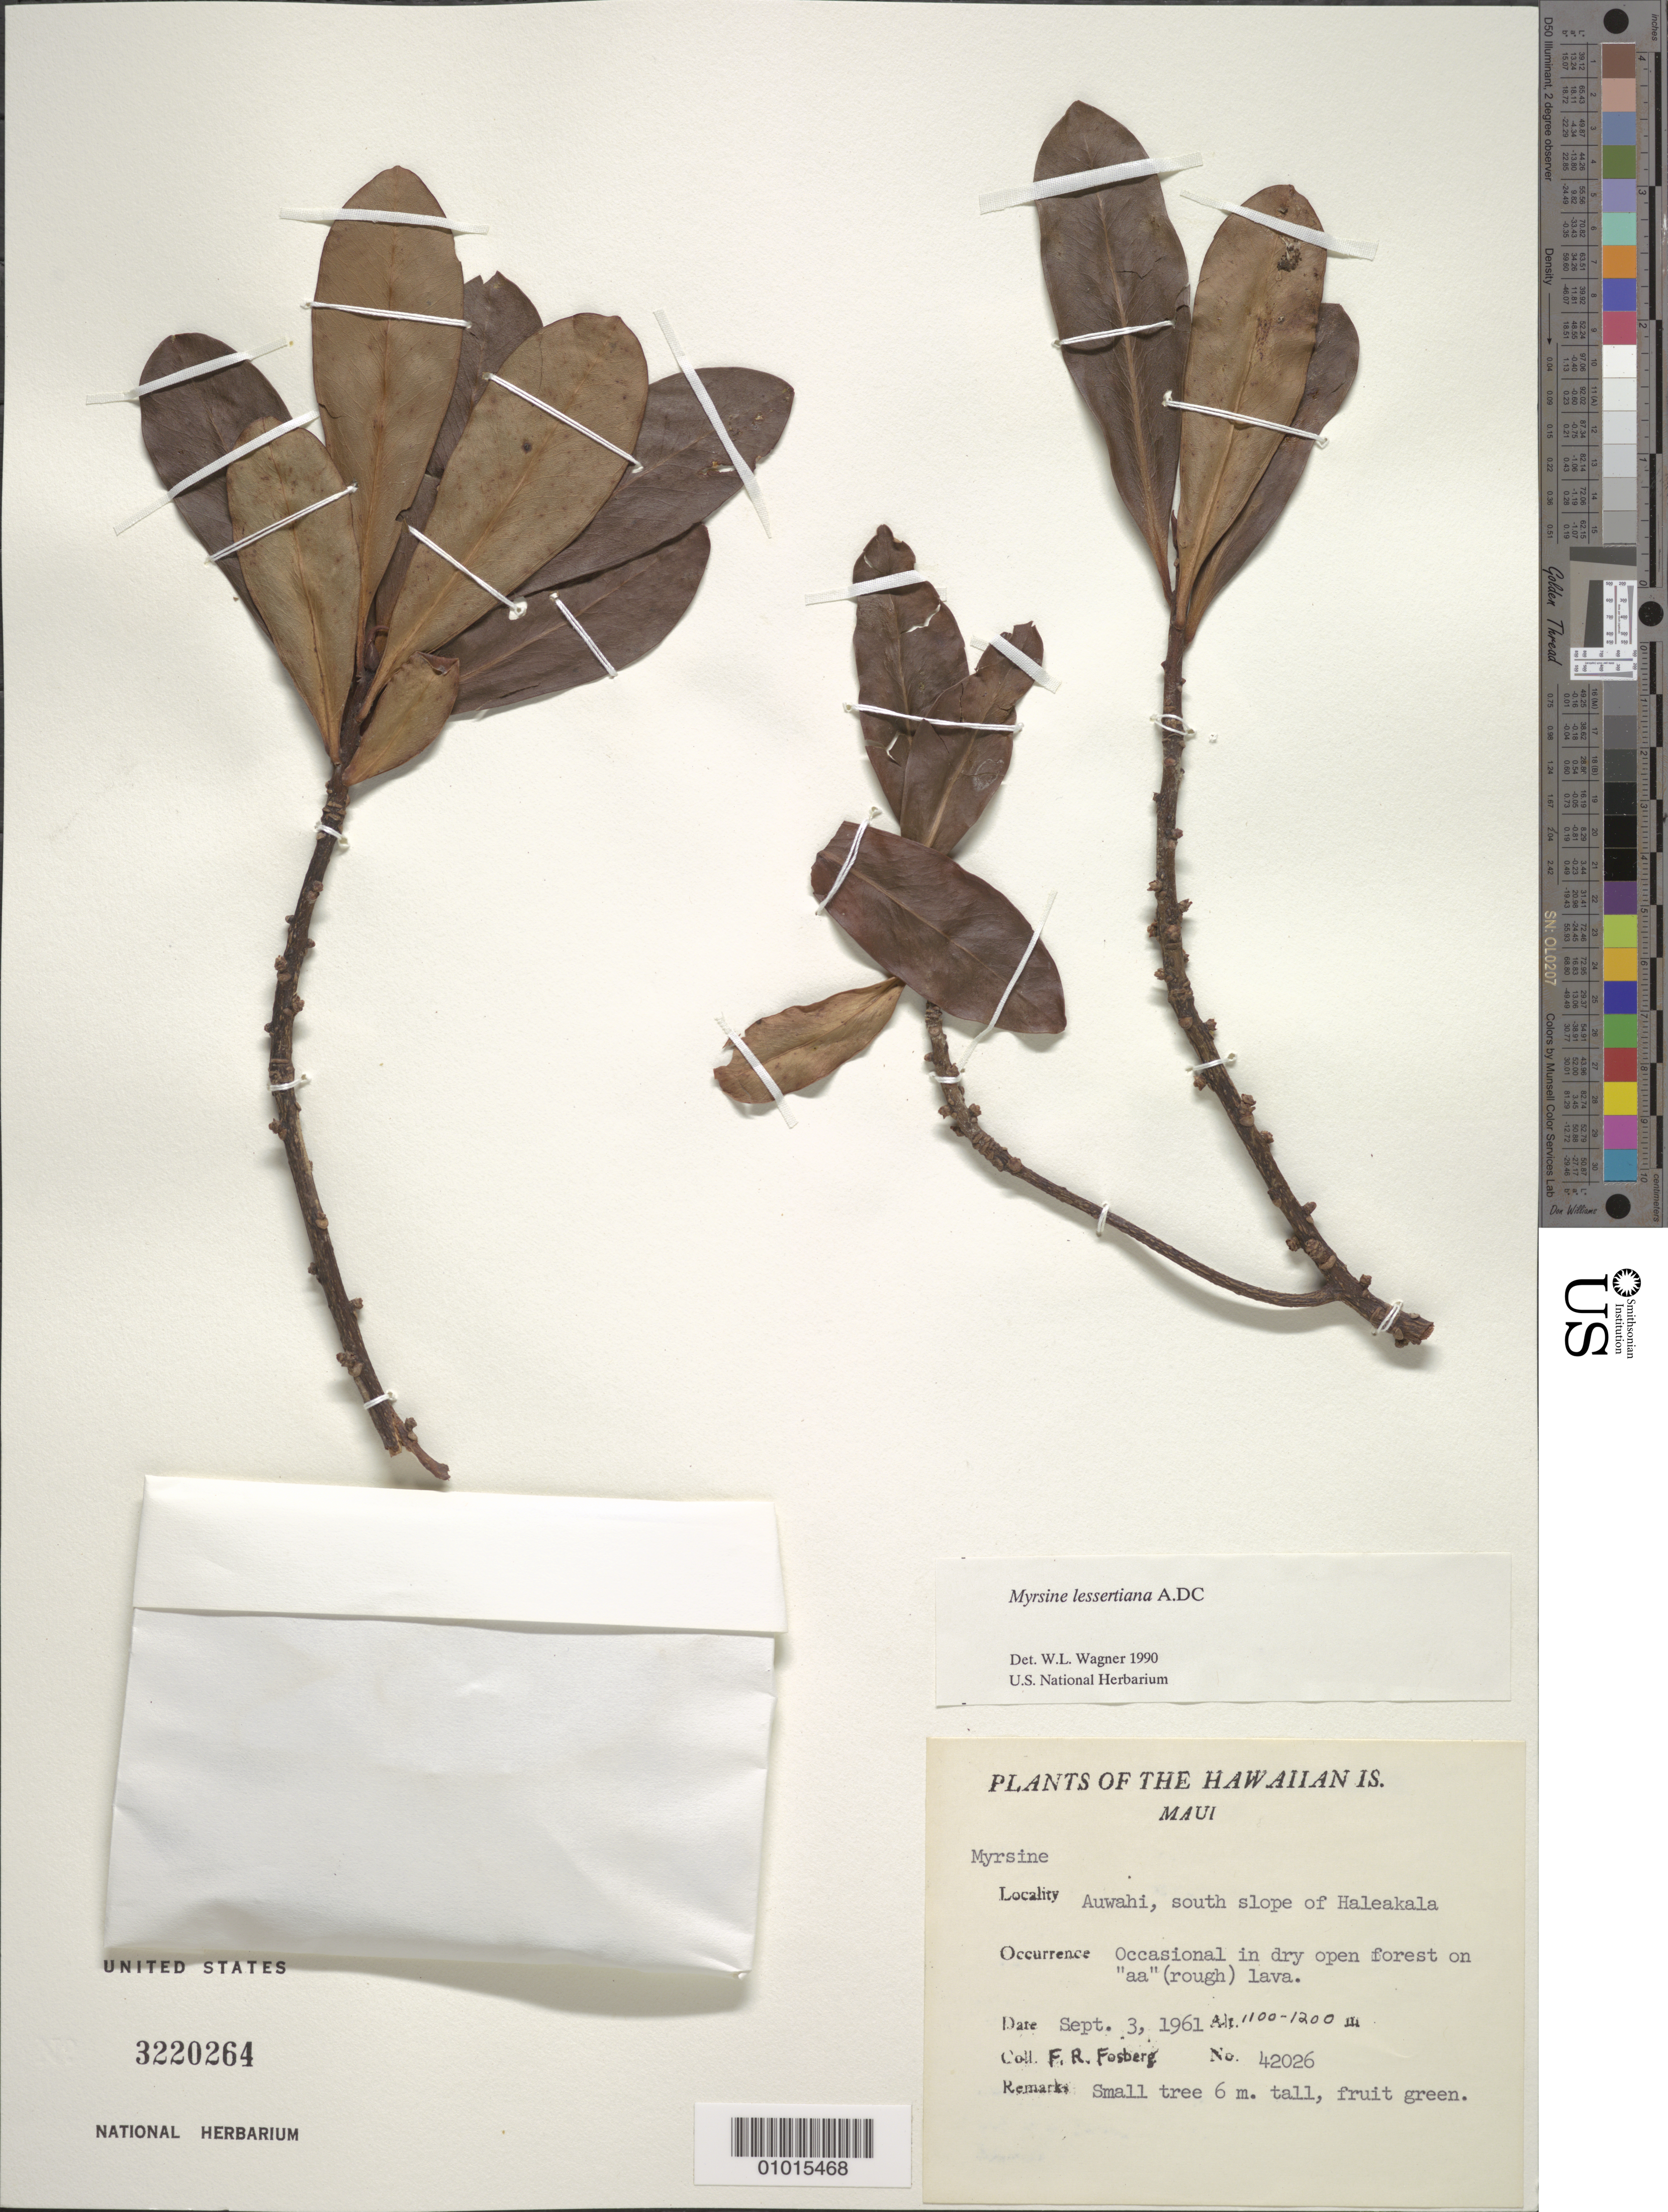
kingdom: Plantae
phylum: Tracheophyta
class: Magnoliopsida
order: Ericales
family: Primulaceae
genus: Myrsine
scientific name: Myrsine lessertiana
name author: A. DC.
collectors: F. R. Fosberg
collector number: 42026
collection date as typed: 3 Sep 1961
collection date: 1961-09-03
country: United States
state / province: Hawaii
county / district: Maui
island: Maui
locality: Auwahi, south slope of Haleakala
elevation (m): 1100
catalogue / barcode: US 3220264